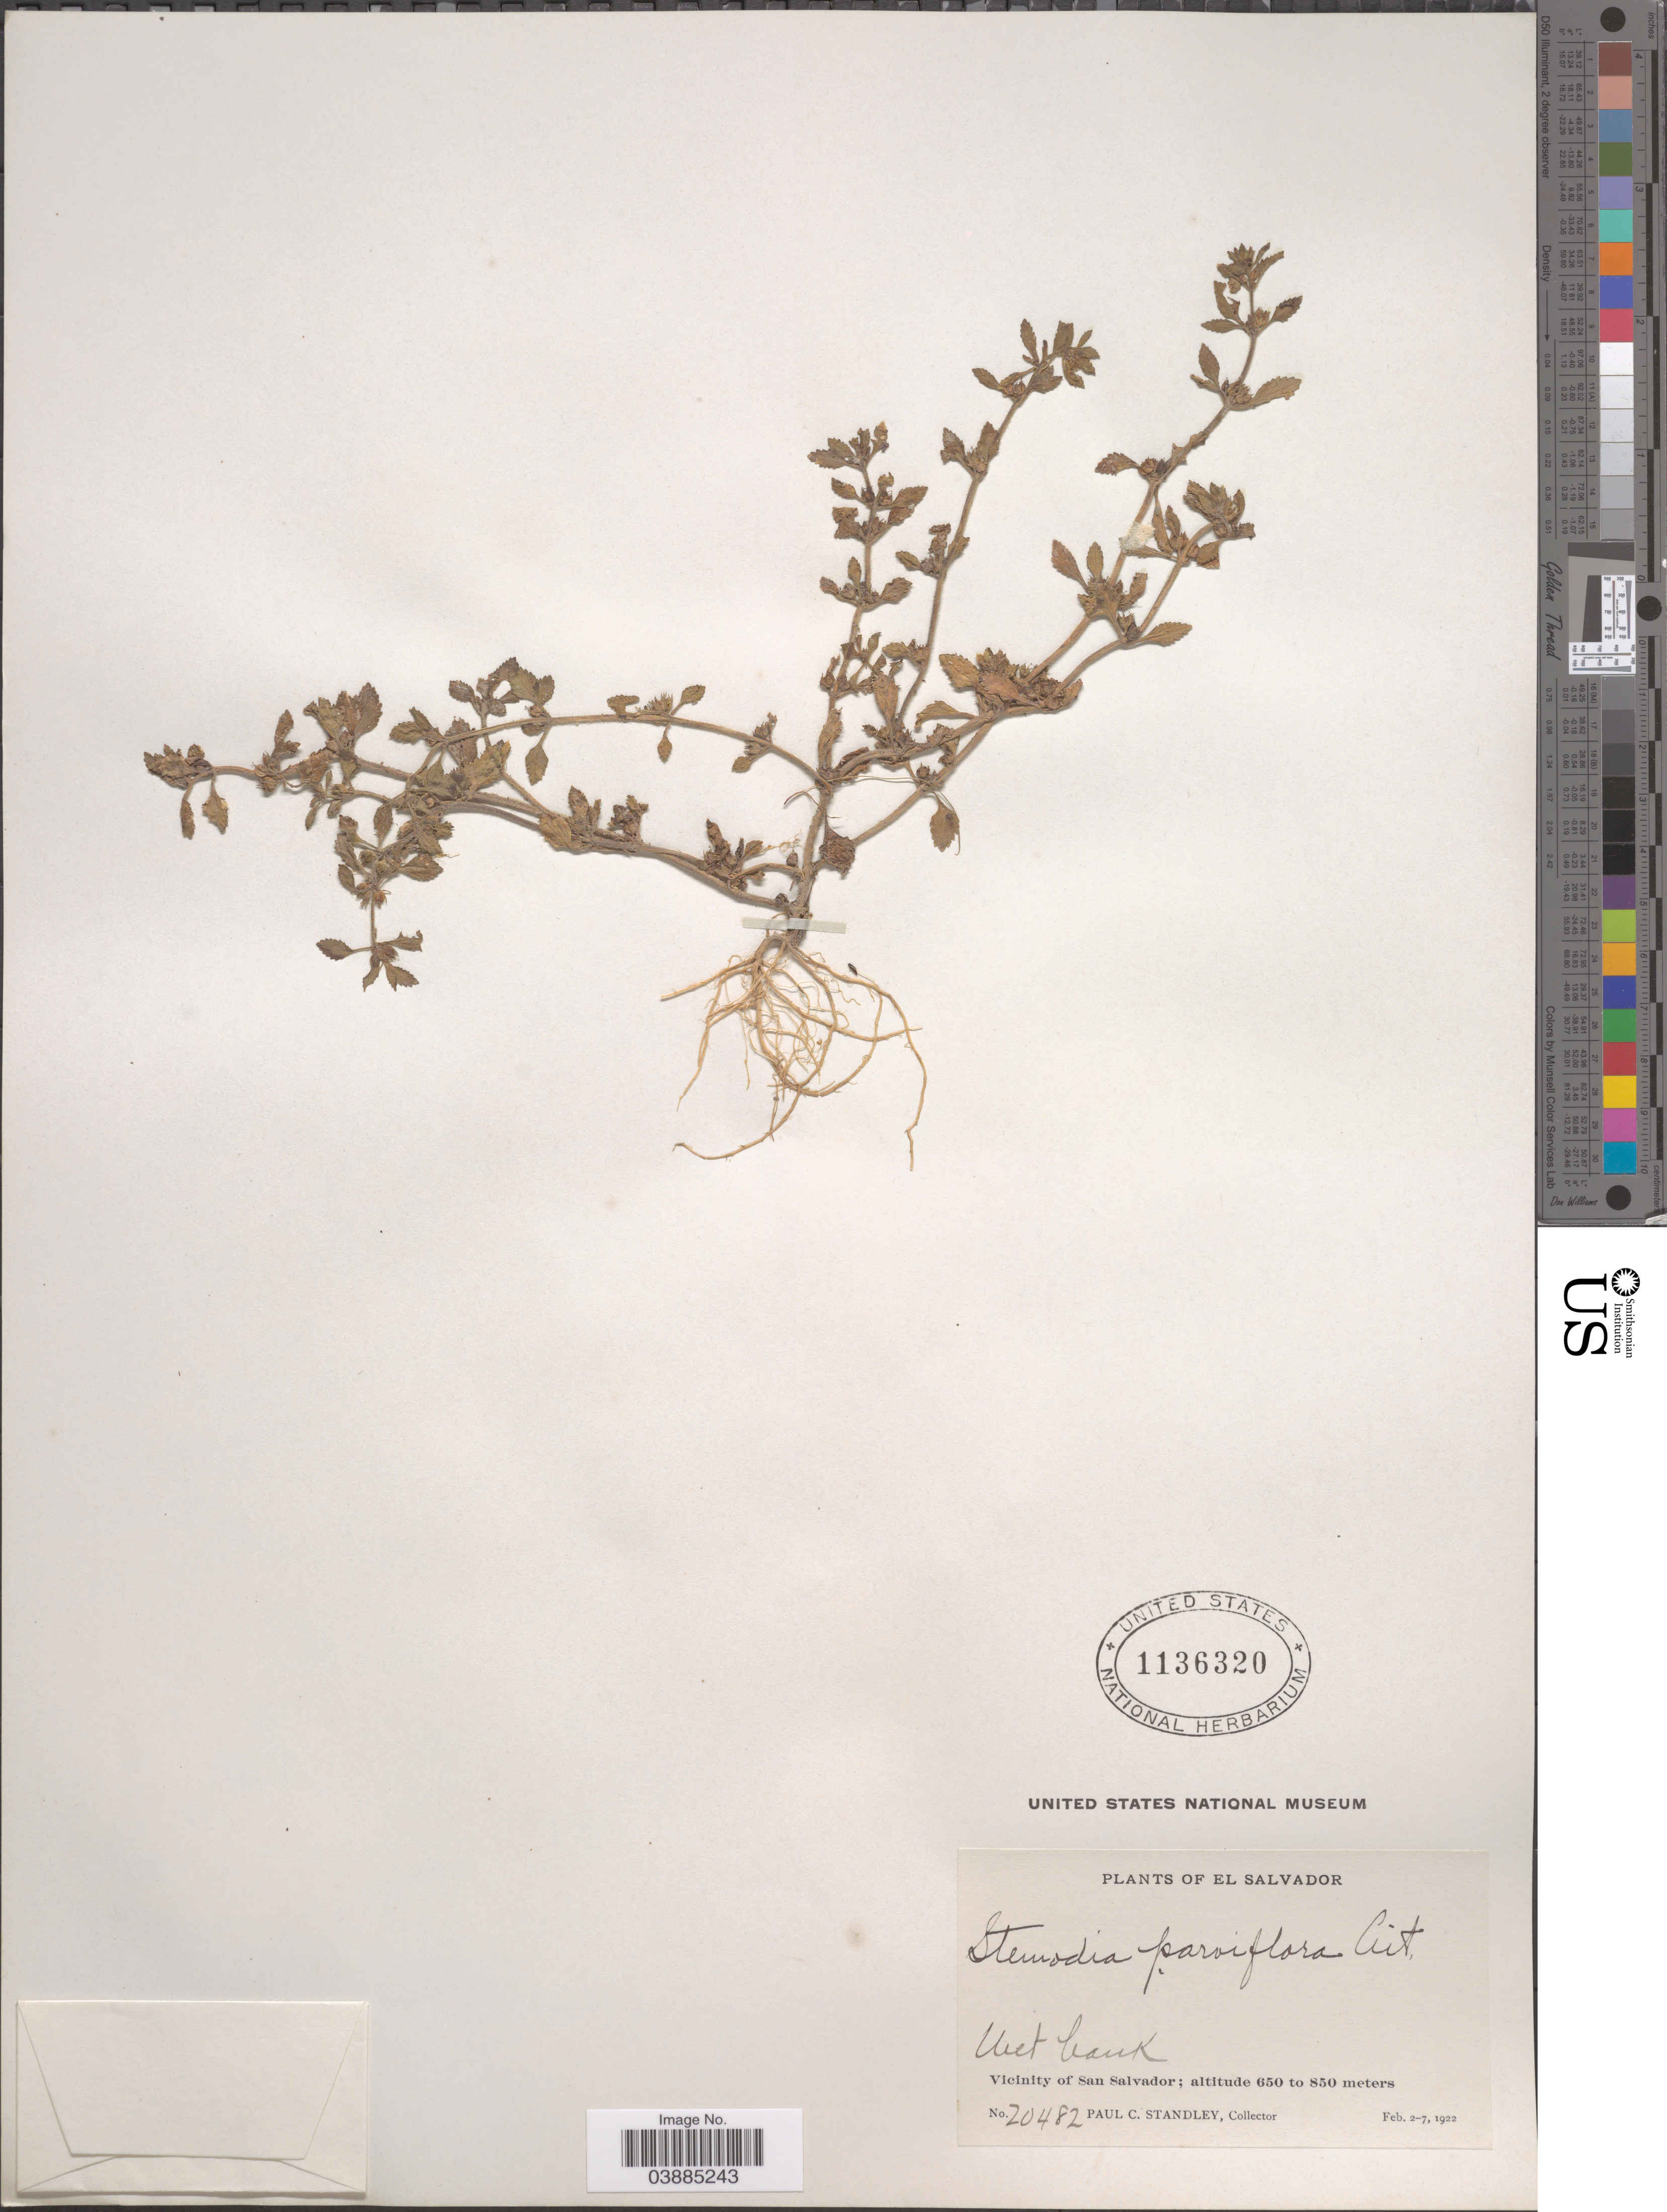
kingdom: Plantae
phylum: Tracheophyta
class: Magnoliopsida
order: Lamiales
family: Plantaginaceae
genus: Stemodia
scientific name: Stemodia parviflora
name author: W.T. Aiton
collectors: P. C. Standley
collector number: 20482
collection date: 1922-02-02/1922-02-07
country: El Salvador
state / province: San Salvador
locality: Vicinity of San Salvador.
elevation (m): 650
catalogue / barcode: US 1136320